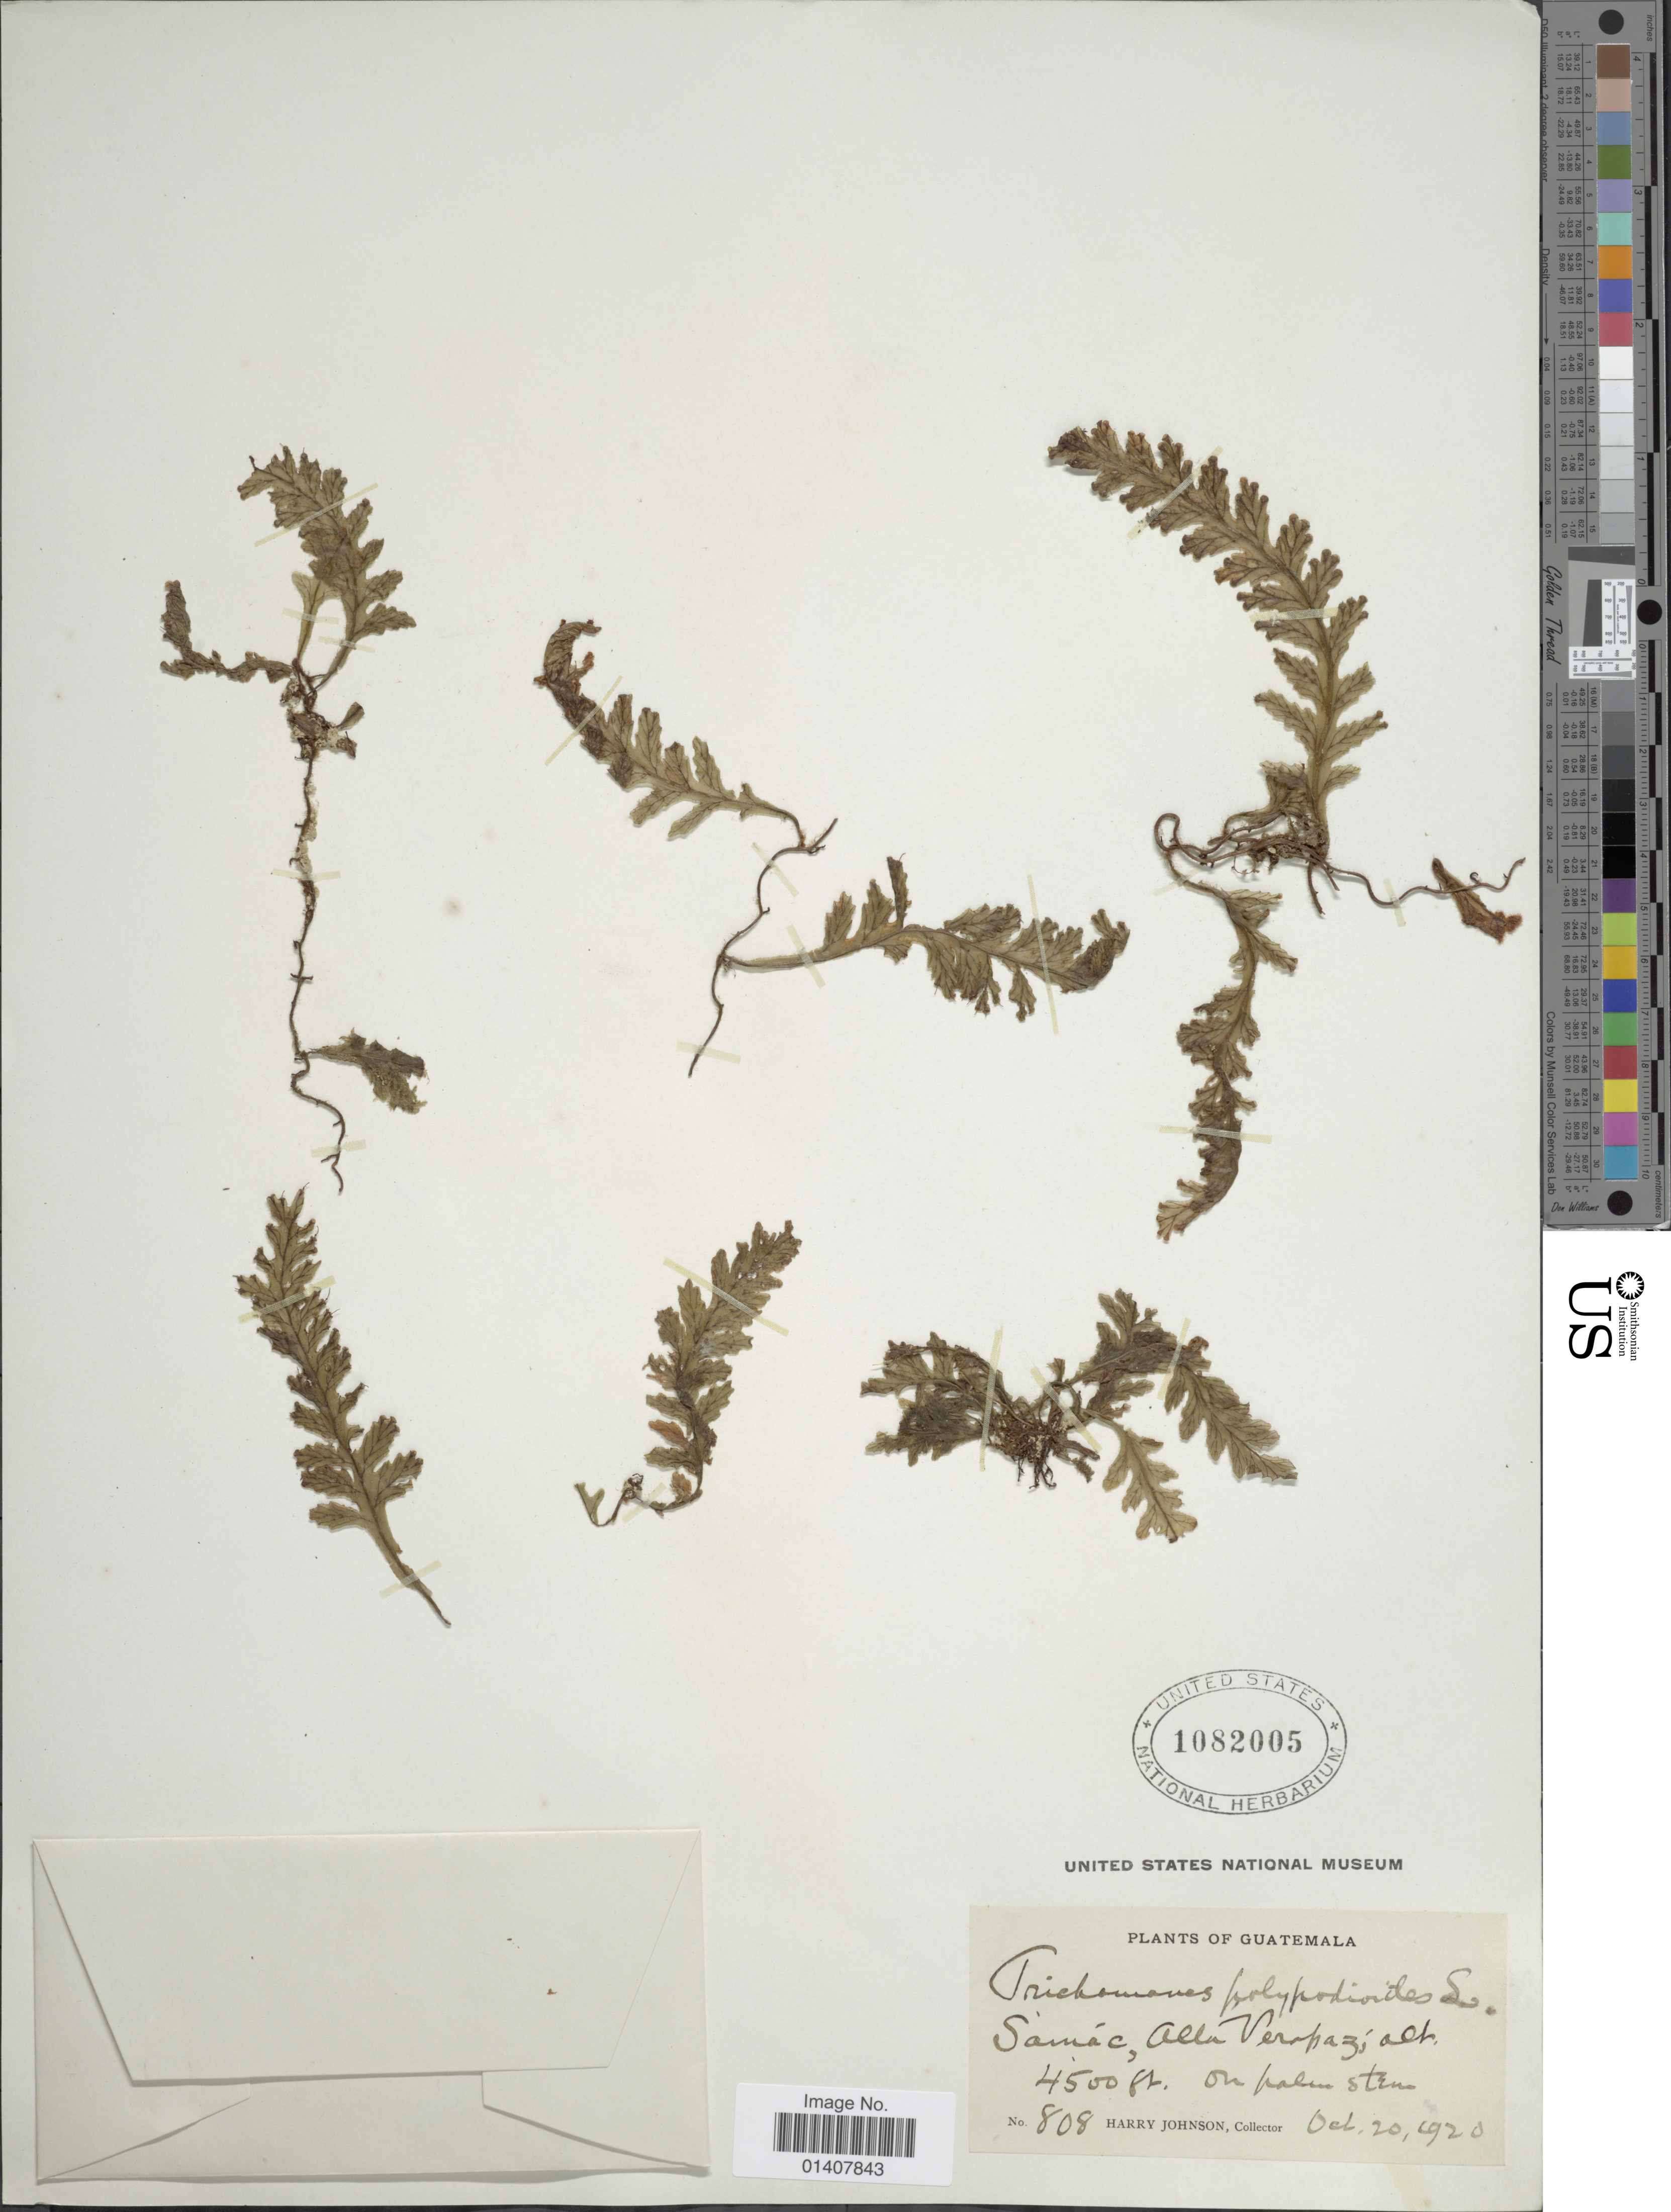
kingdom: Plantae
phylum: Tracheophyta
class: Polypodiopsida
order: Hymenophyllales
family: Hymenophyllaceae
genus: Trichomanes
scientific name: Trichomanes polypodioides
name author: L.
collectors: H. Johnson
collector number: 808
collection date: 1920-10-20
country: Guatemala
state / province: Alta Verapaz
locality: Samac, Alta Verapaz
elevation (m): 1372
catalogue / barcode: US 1082005